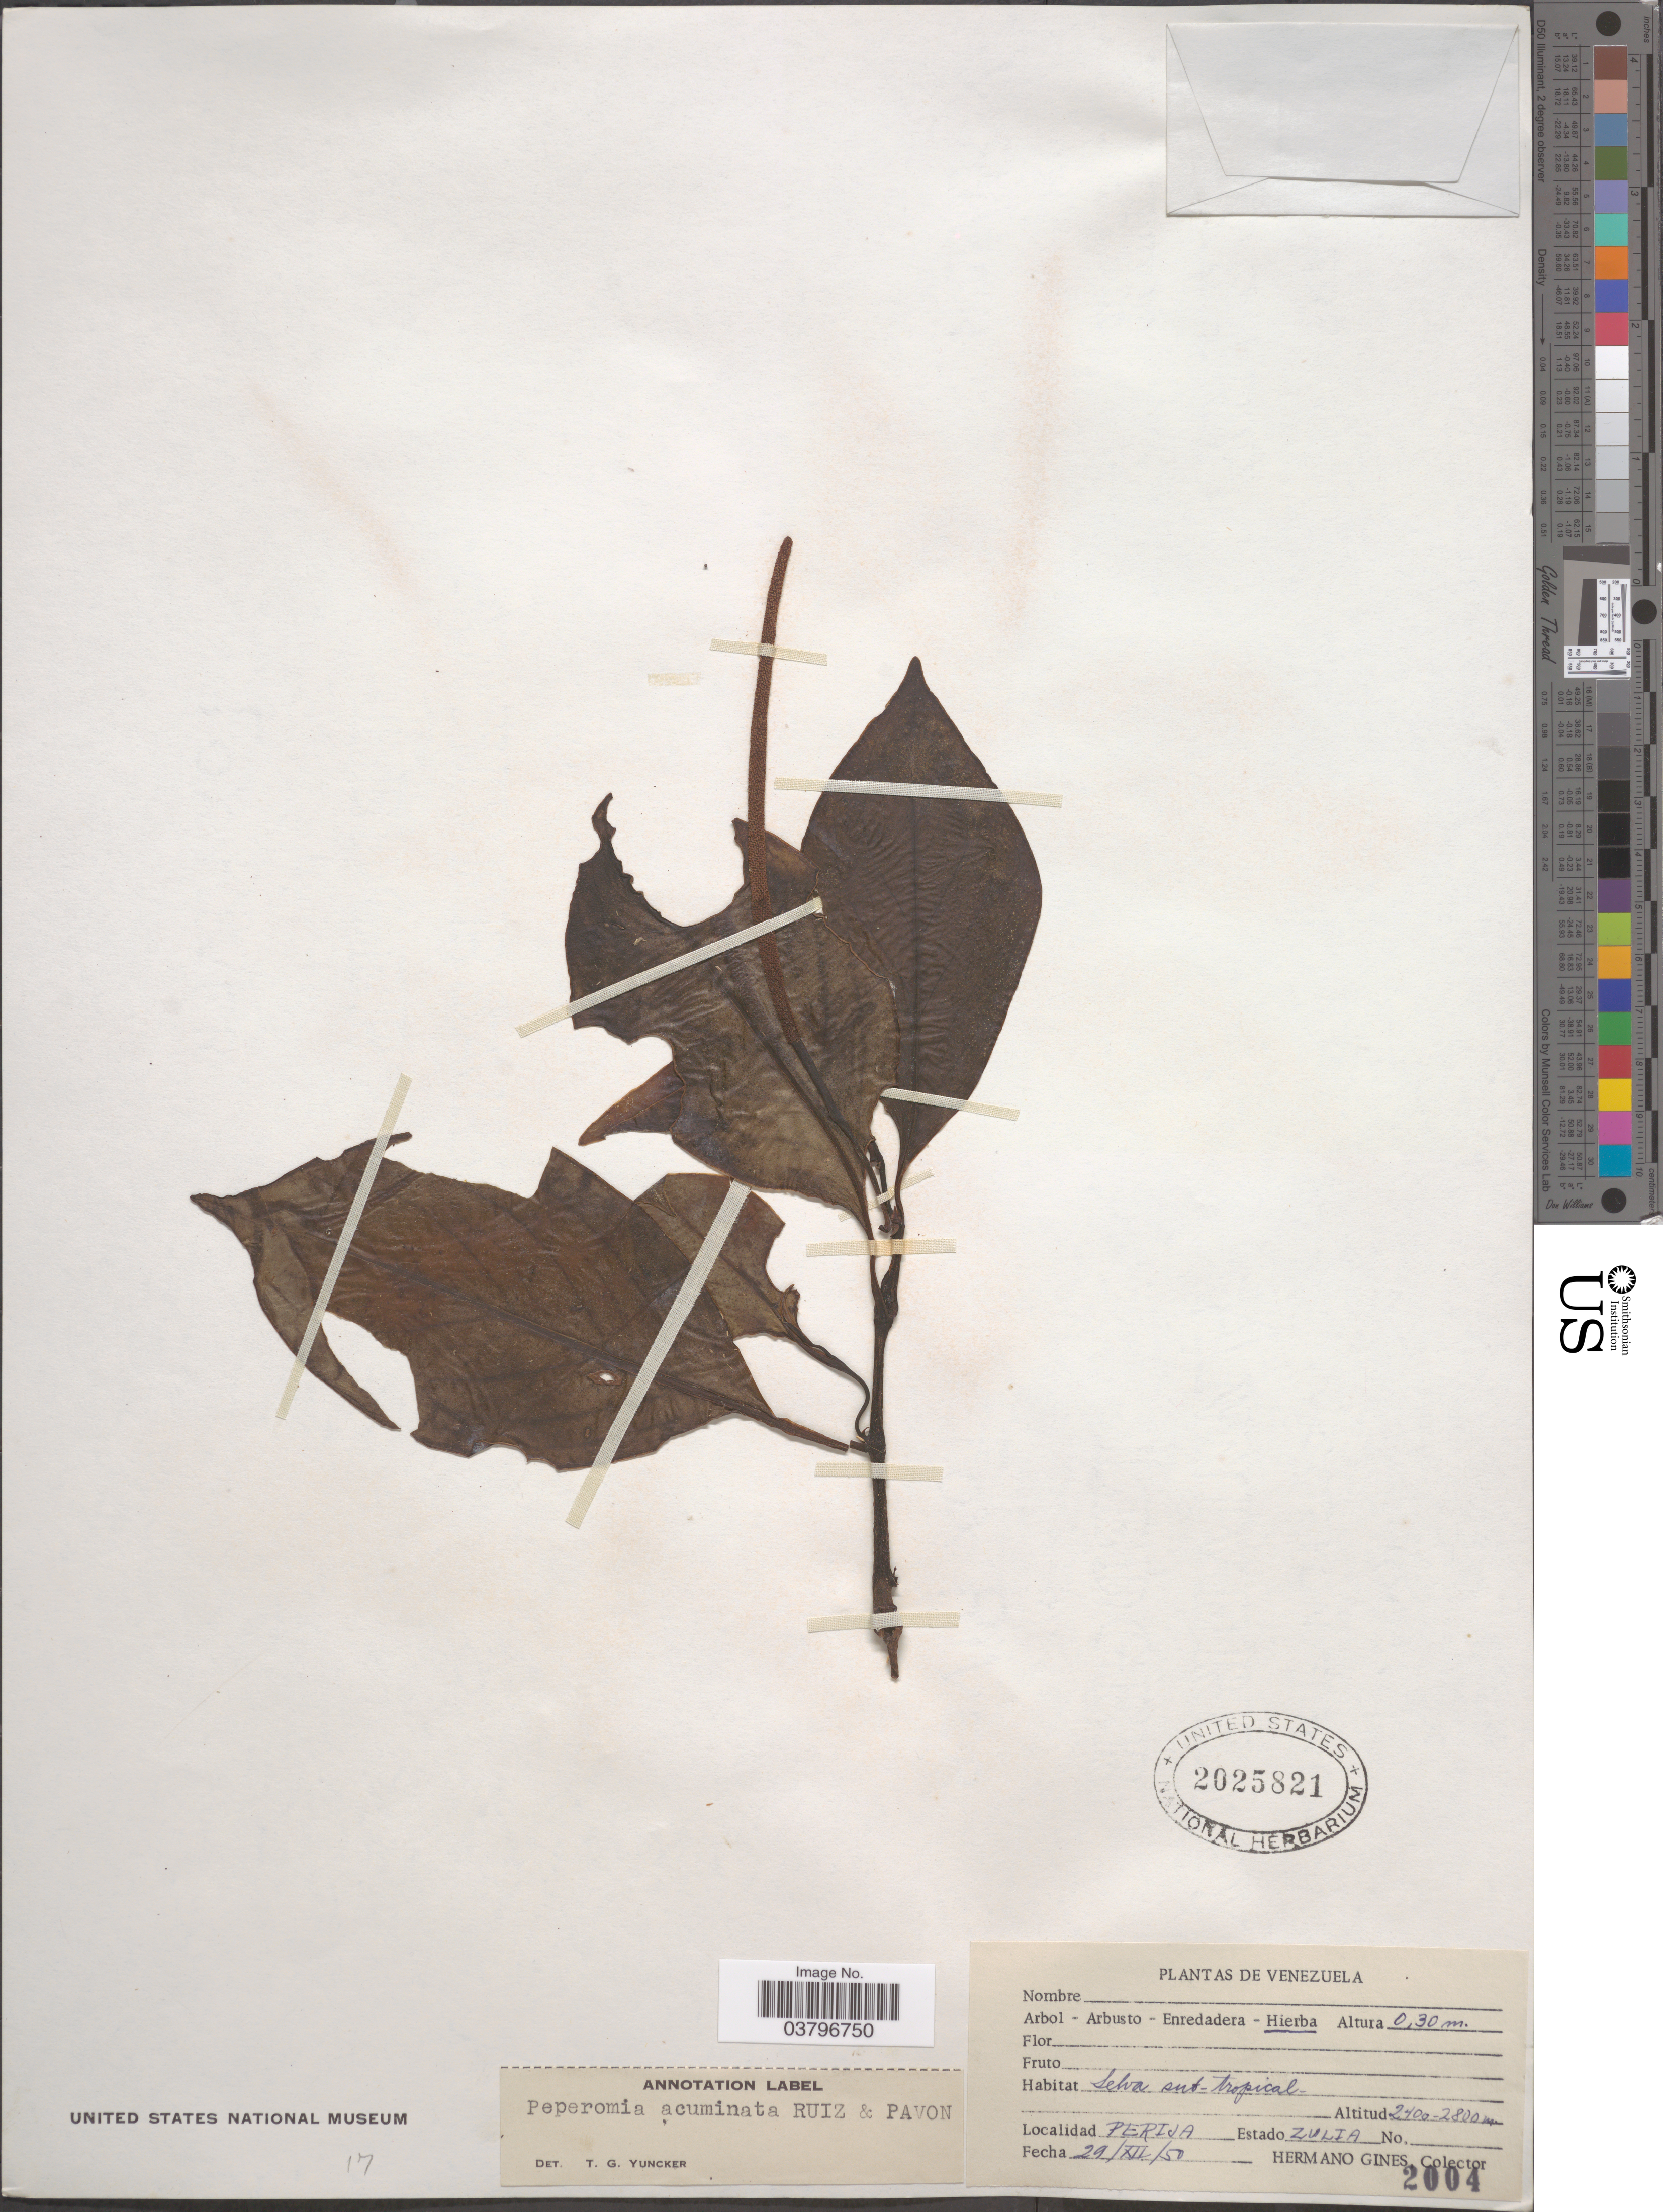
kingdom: Plantae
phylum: Tracheophyta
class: Magnoliopsida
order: Piperales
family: Piperaceae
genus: Peperomia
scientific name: Peperomia acuminata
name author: Ruiz & Pav.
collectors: Bro. Gines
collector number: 2004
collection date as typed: Transcribed d/m/y: 29/12/50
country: Venezuela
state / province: Zulia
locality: Perija.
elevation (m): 2400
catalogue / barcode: US 2025821